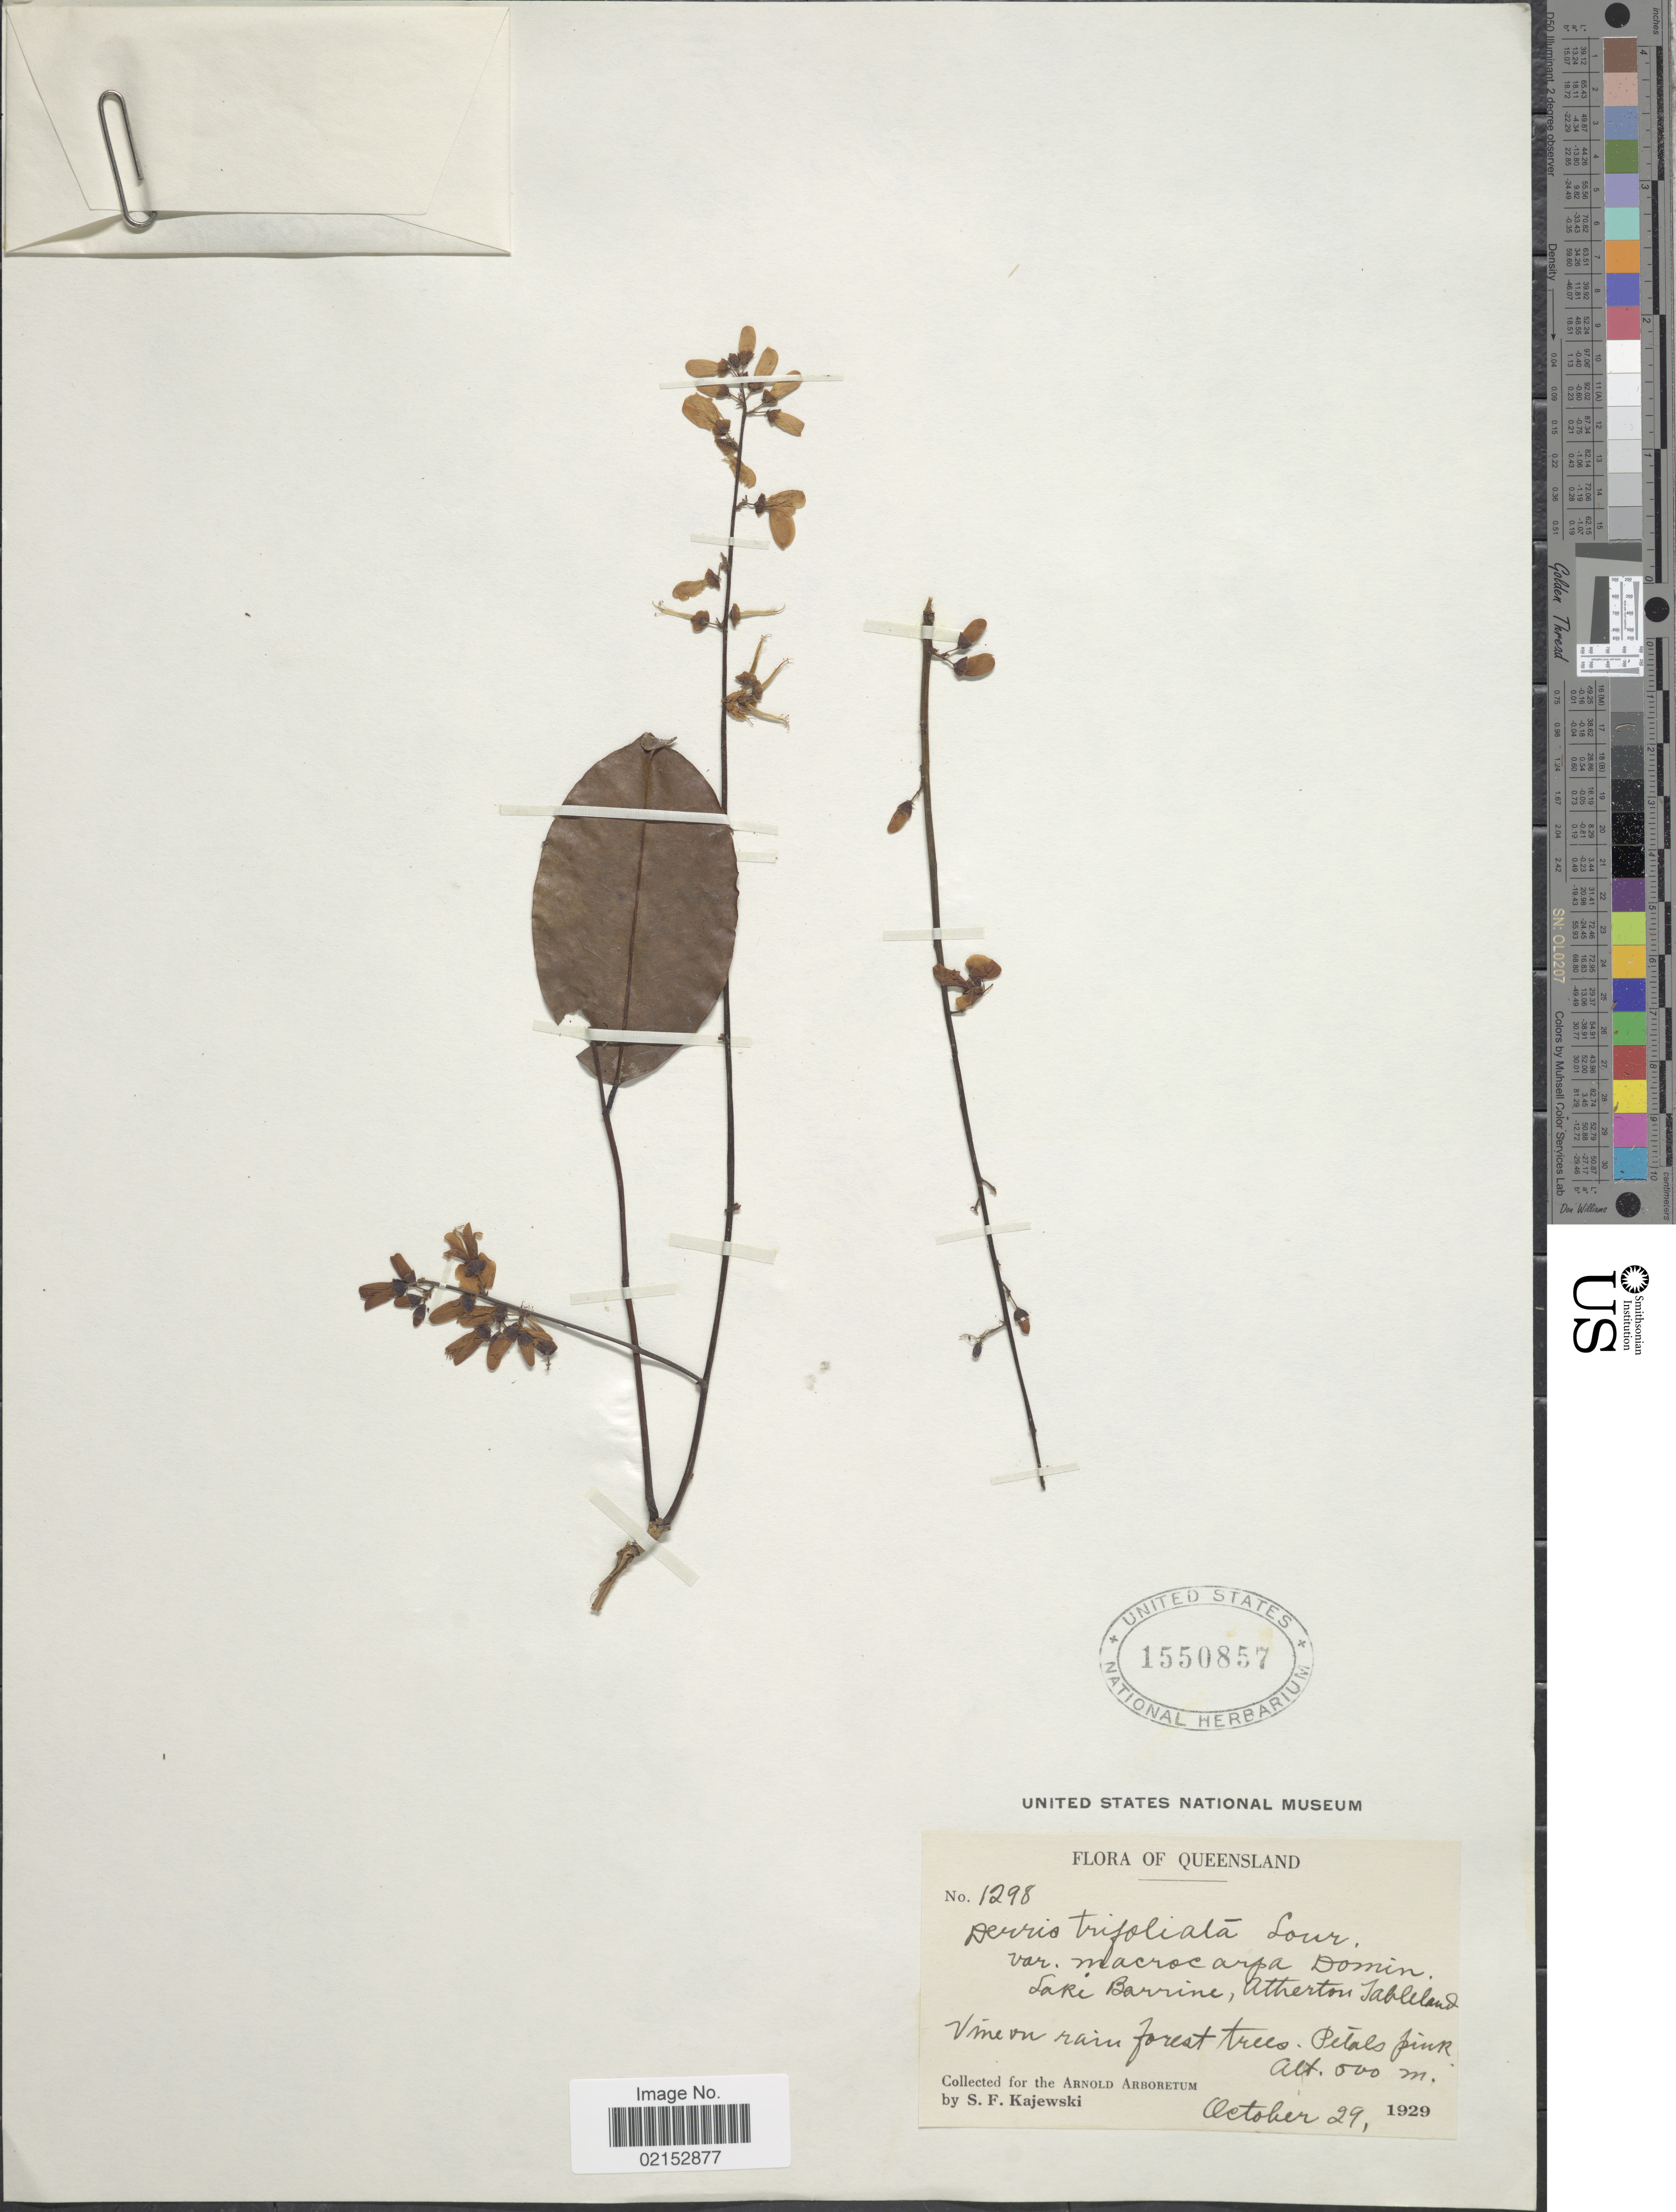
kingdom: Plantae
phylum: Tracheophyta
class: Magnoliopsida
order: Fabales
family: Fabaceae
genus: Derris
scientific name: Derris trifoliata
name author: Lour.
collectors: S. Kajewski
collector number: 1298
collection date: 1929-10-29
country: Australia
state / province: Queensland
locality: Lake Barrine, Atherton Tableland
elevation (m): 500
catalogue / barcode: US 1550857